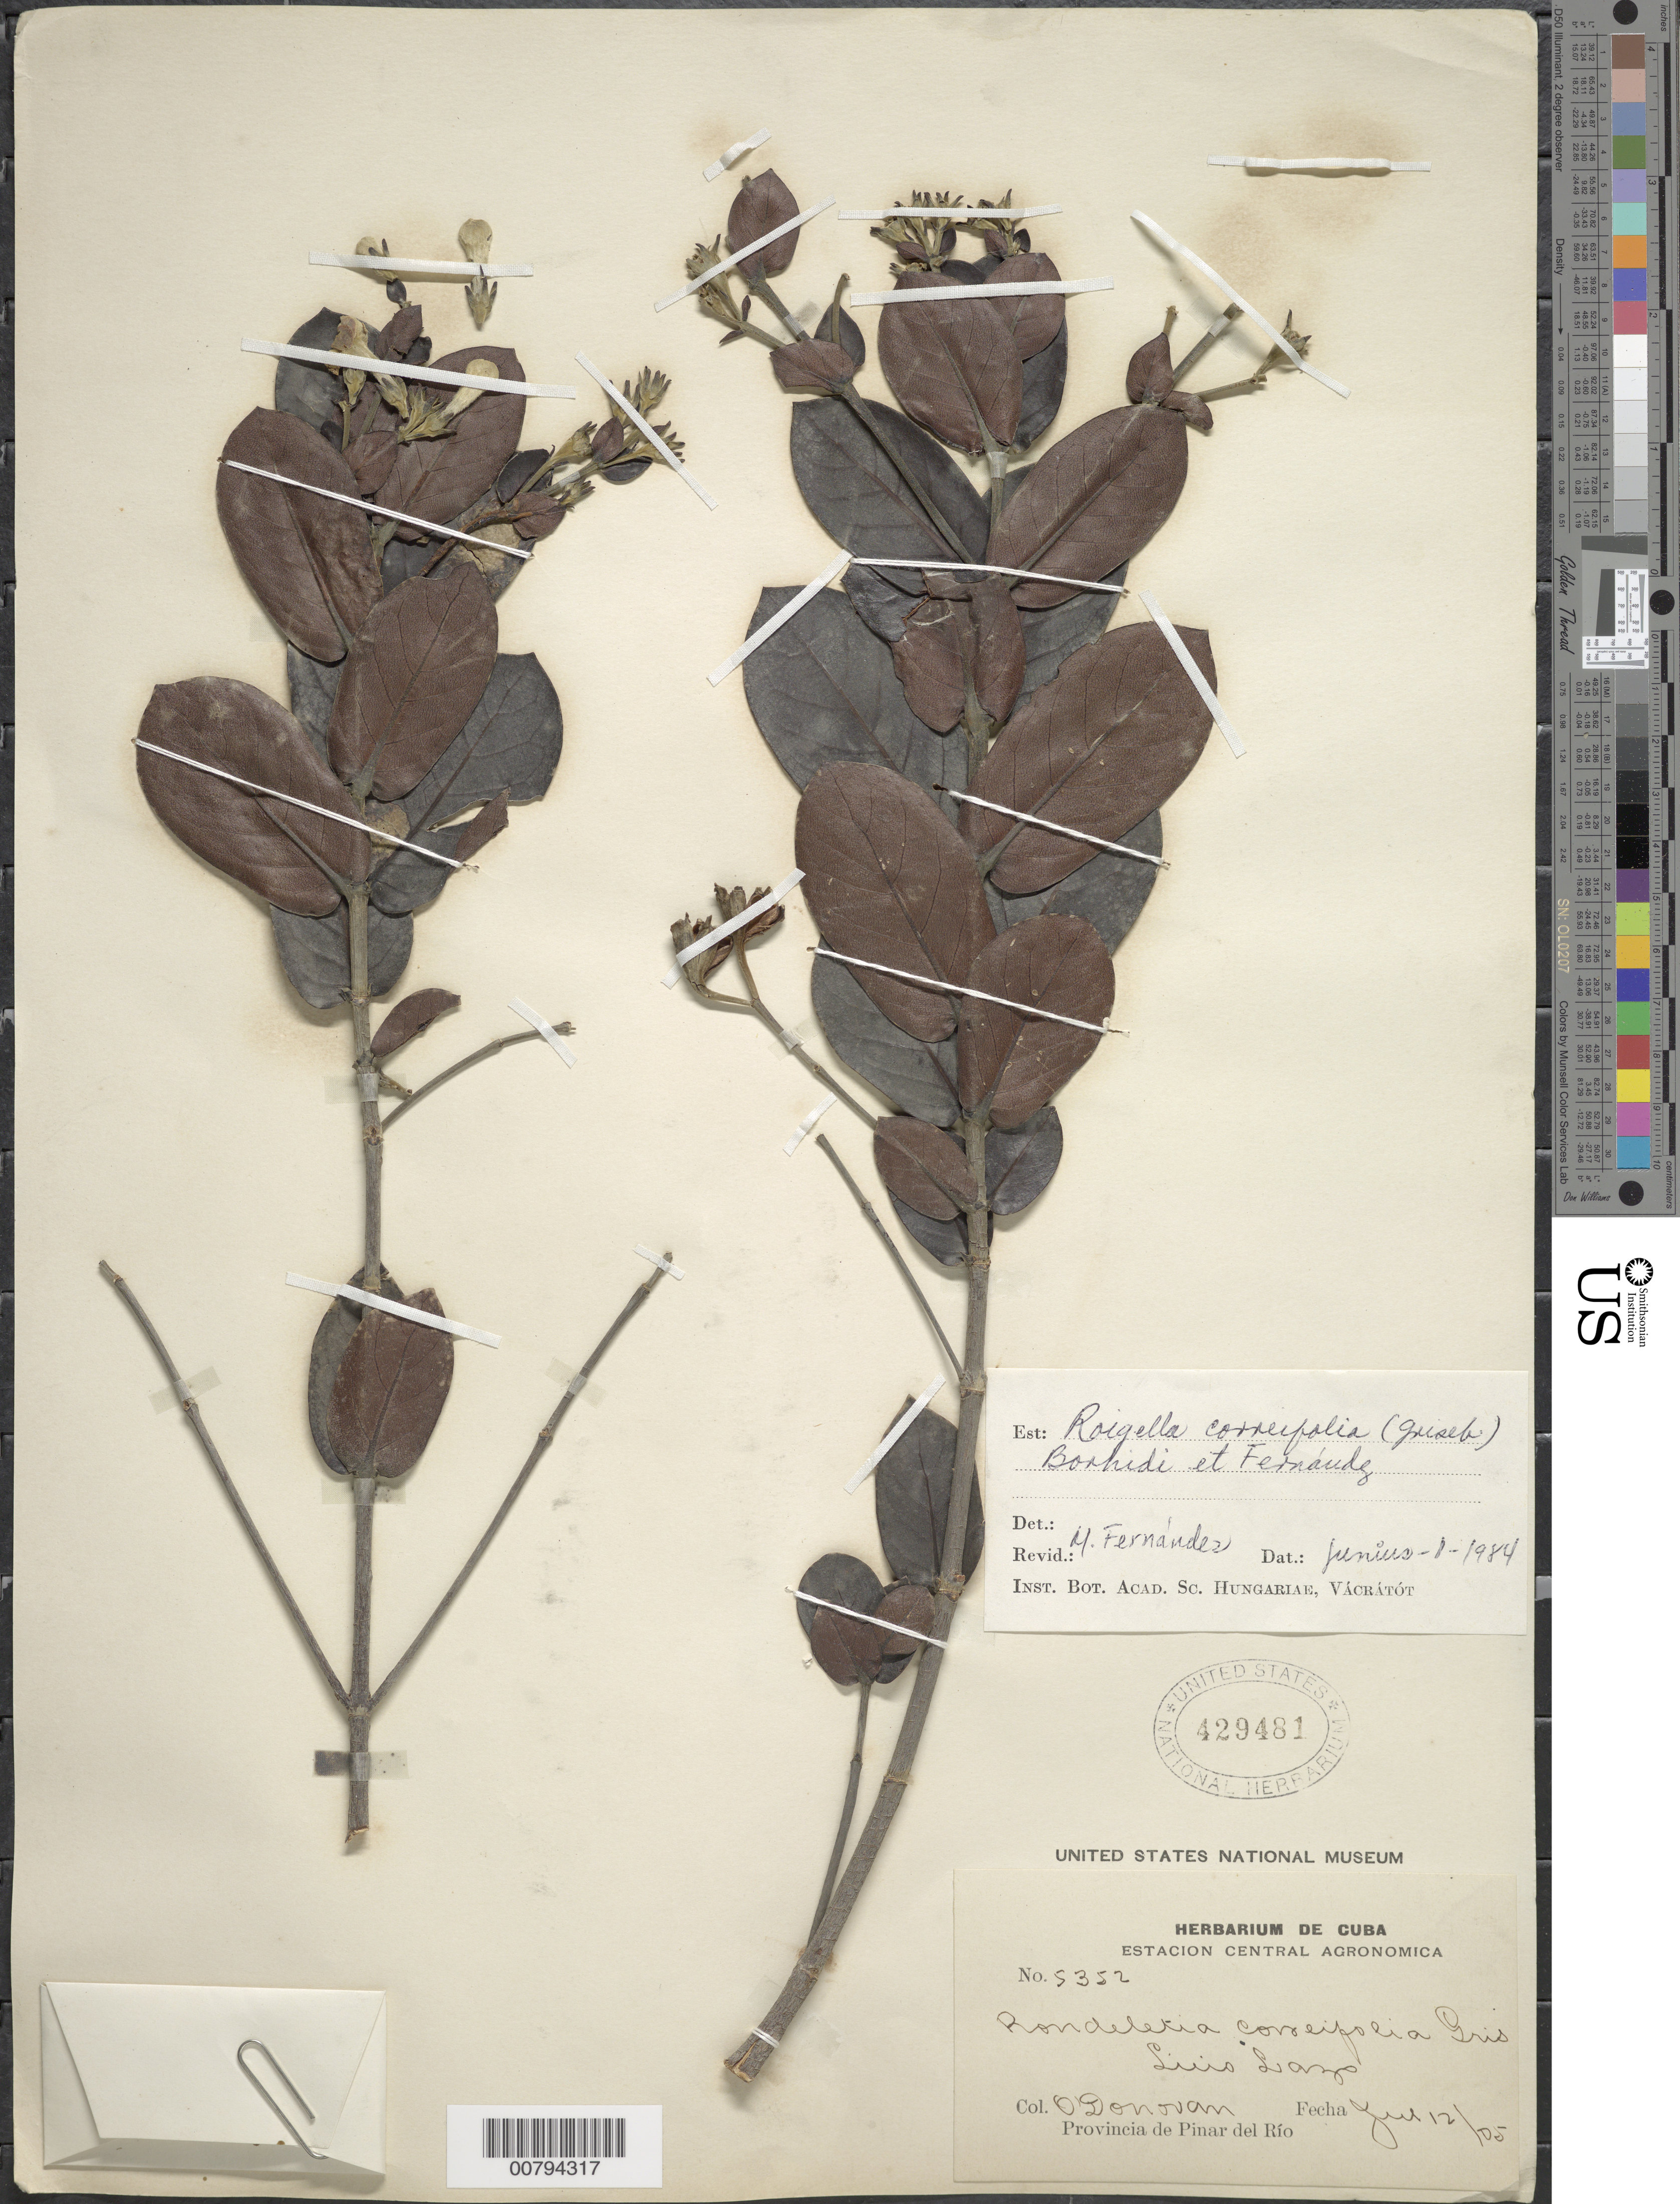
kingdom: Plantae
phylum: Tracheophyta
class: Magnoliopsida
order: Gentianales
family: Rubiaceae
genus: Roigella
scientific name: Roigella correifolia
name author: (Griseb.) Borhidi & Fernández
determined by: Fernandez, M.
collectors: O. Donovan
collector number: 5352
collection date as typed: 12 Jul 1905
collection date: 1905-07-12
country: Cuba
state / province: Pinar del Río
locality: Siris (sp?) Lazo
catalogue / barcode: US 429481